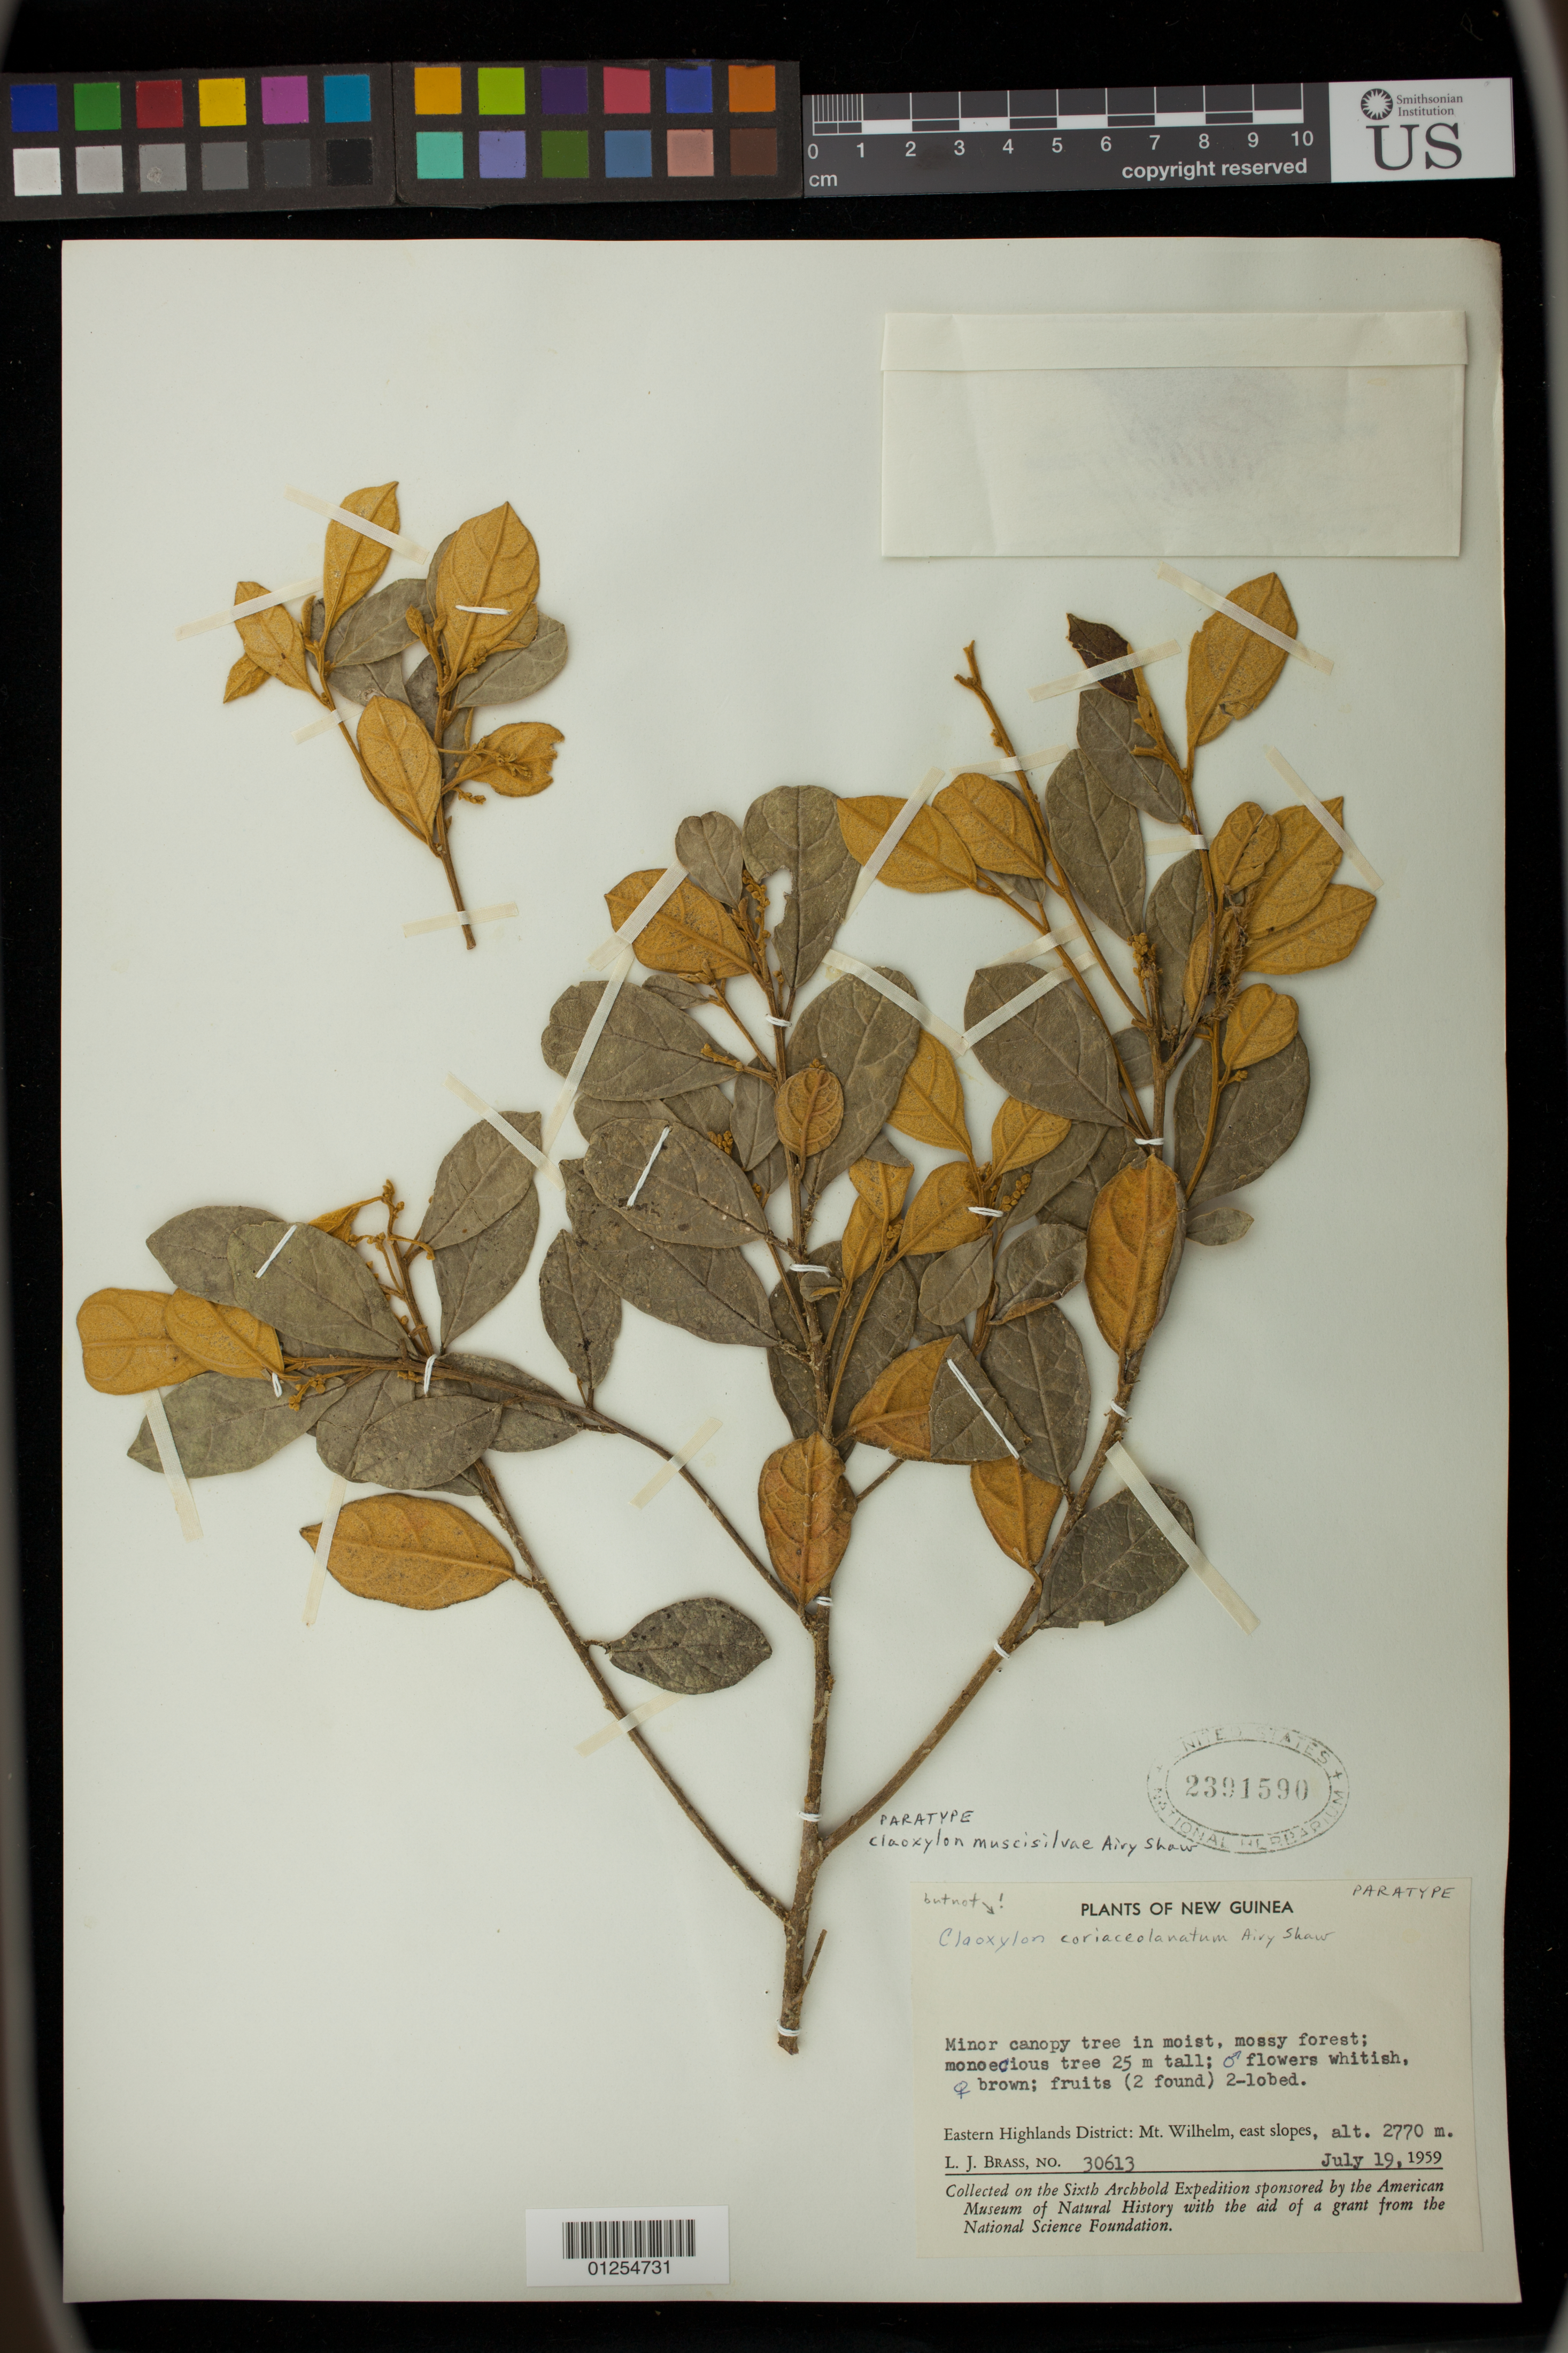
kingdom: Plantae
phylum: Tracheophyta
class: Magnoliopsida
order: Malpighiales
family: Euphorbiaceae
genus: Claoxylon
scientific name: Claoxylon muscisilvae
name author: Airy Shaw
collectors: L. J. Brass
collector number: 30613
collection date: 1959-07-19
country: Papua New Guinea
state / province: Eastern Highlands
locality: Mt. Wilhelm, east slopes.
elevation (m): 2770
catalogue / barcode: US 2391590